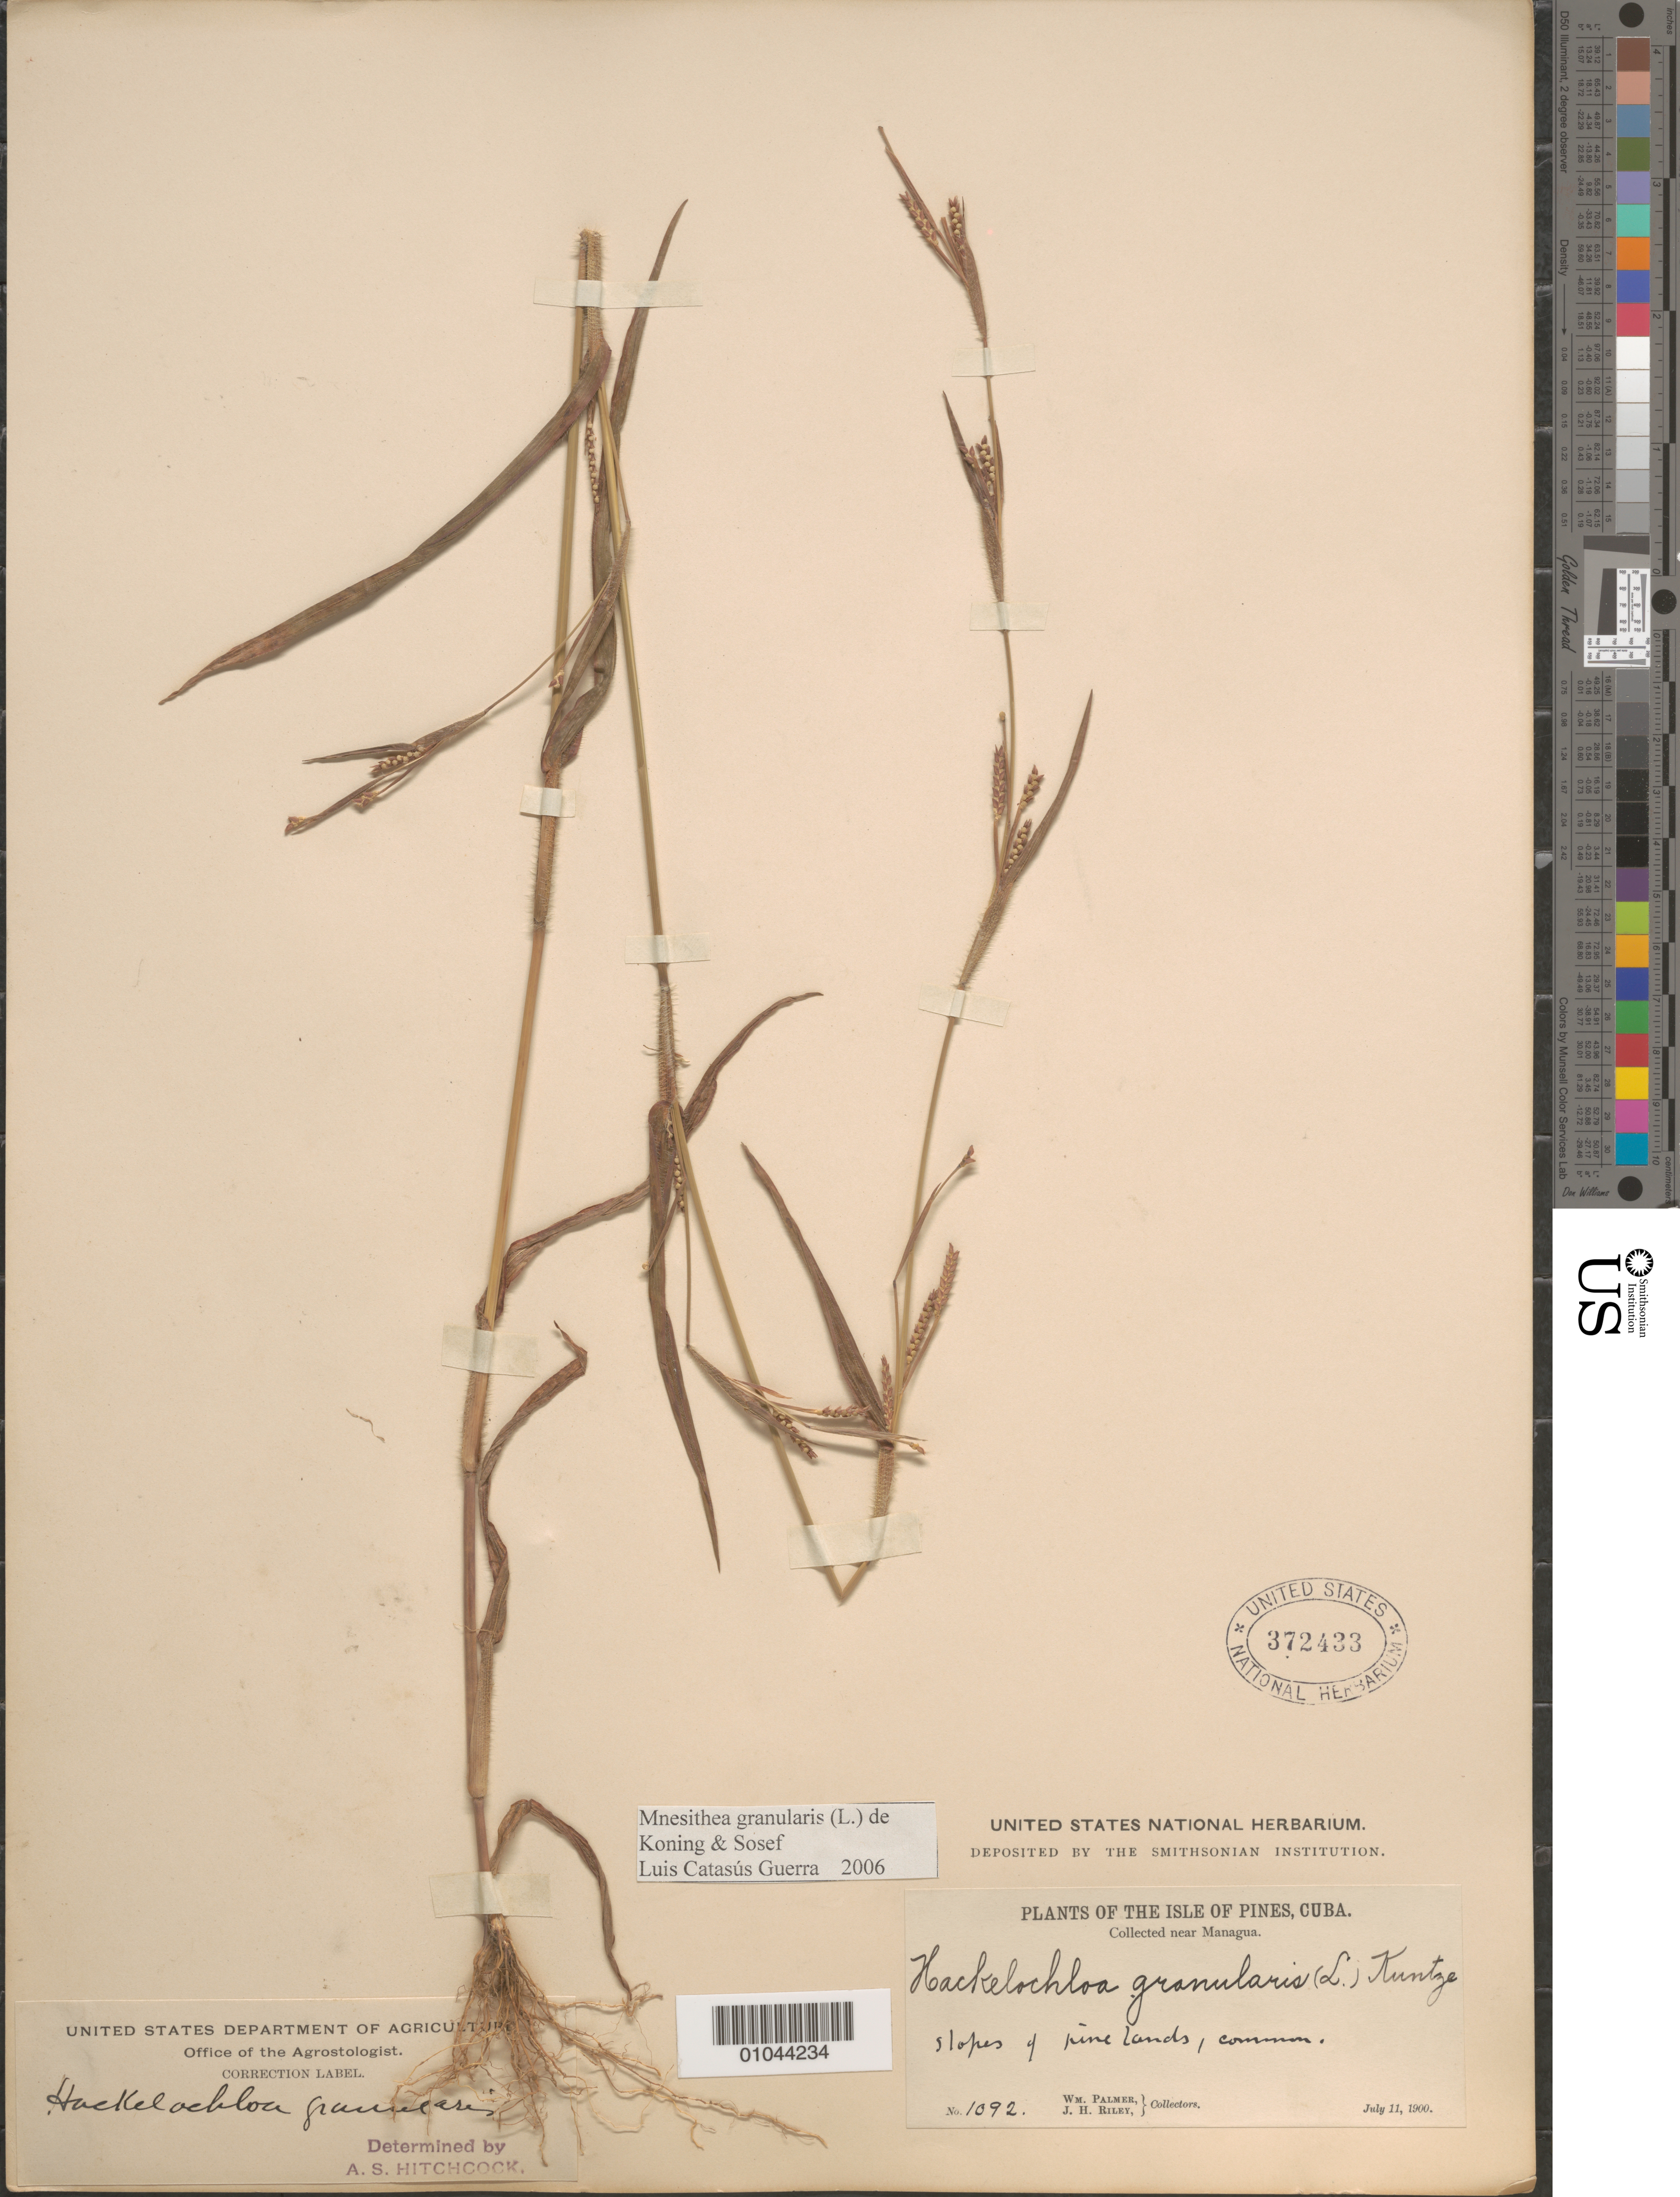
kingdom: Plantae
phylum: Tracheophyta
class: Liliopsida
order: Poales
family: Poaceae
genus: Mnesithea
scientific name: Mnesithea granularis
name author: (L.) de Koning & Sosef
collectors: W. Palmer & J. H. Riley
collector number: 1092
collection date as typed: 11 Jul 1900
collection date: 1900-07-11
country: Cuba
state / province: Isla de la Juventud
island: Isla de la Juventud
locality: [Isle of Pines], Collected near Managua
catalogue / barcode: US 372433